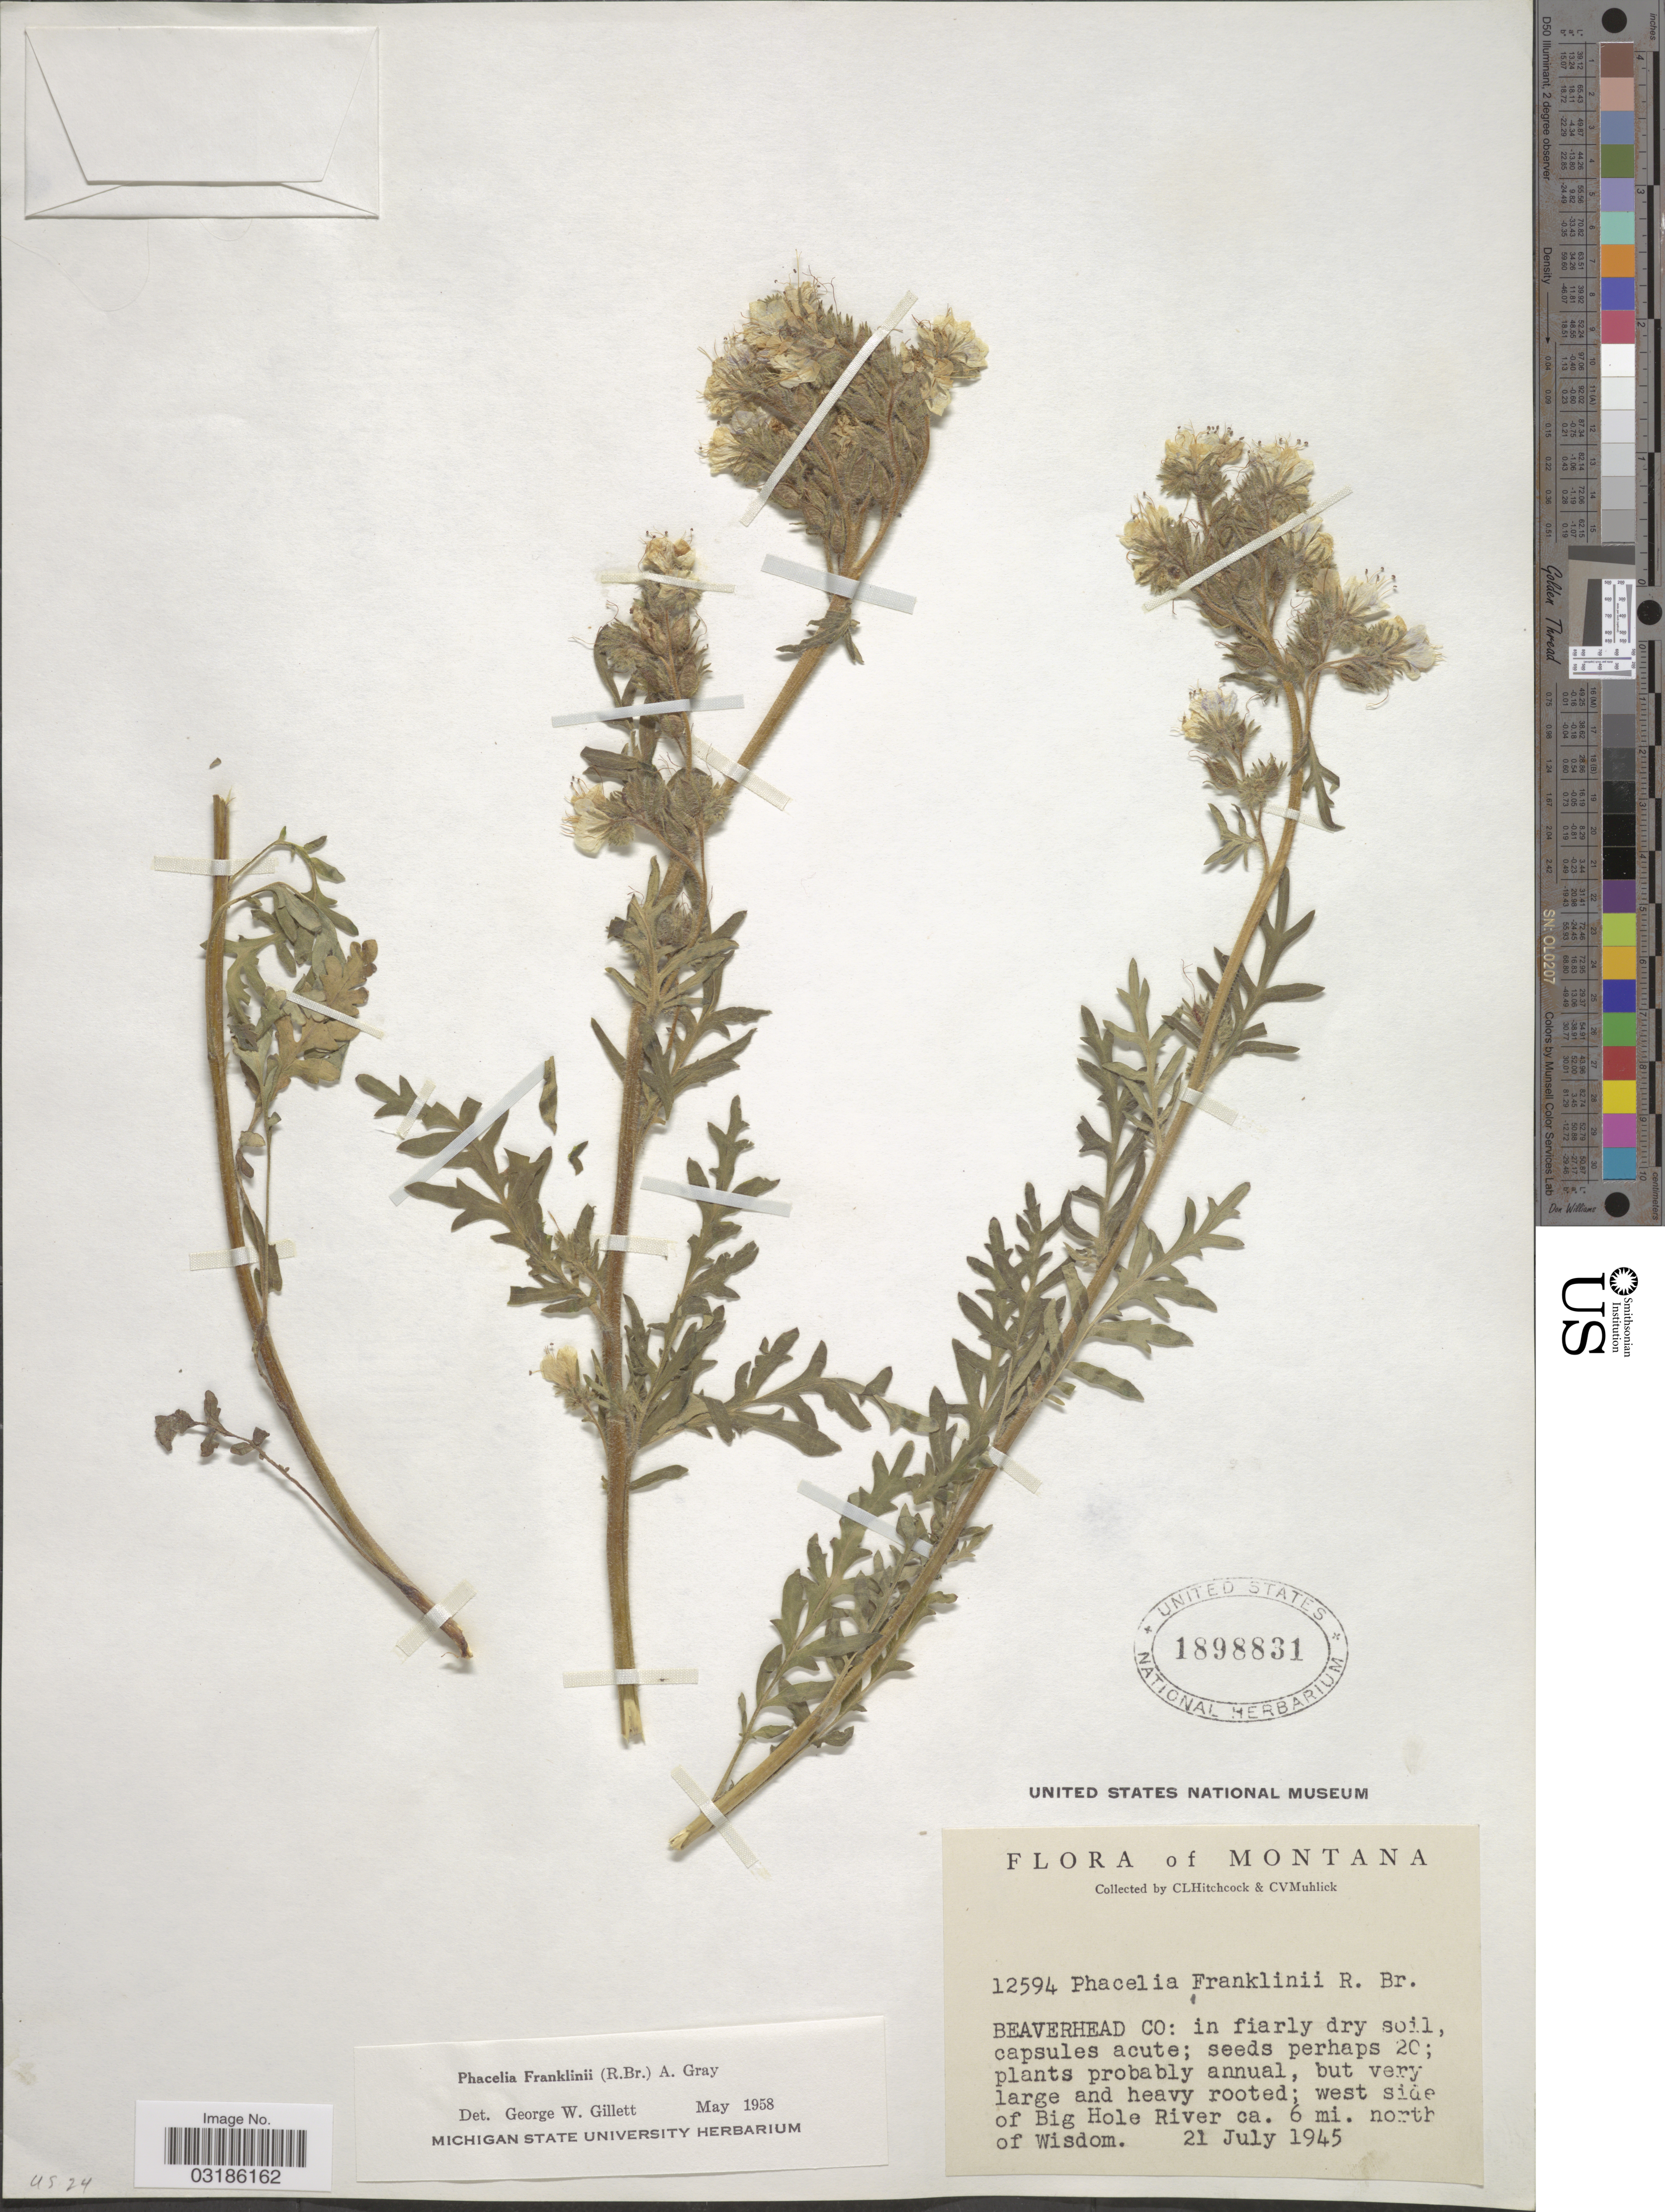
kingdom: Plantae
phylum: Tracheophyta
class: Magnoliopsida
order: Boraginales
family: Hydrophyllaceae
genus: Phacelia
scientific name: Phacelia franklinii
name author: Nutt.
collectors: C. L. Hitchcock & C. V. Muhlick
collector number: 12594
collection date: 1945-07-21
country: United States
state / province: Montana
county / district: Beaverhead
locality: West side of Big Hole River ca. 6 mi. N of Wisdom.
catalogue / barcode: US 1898831